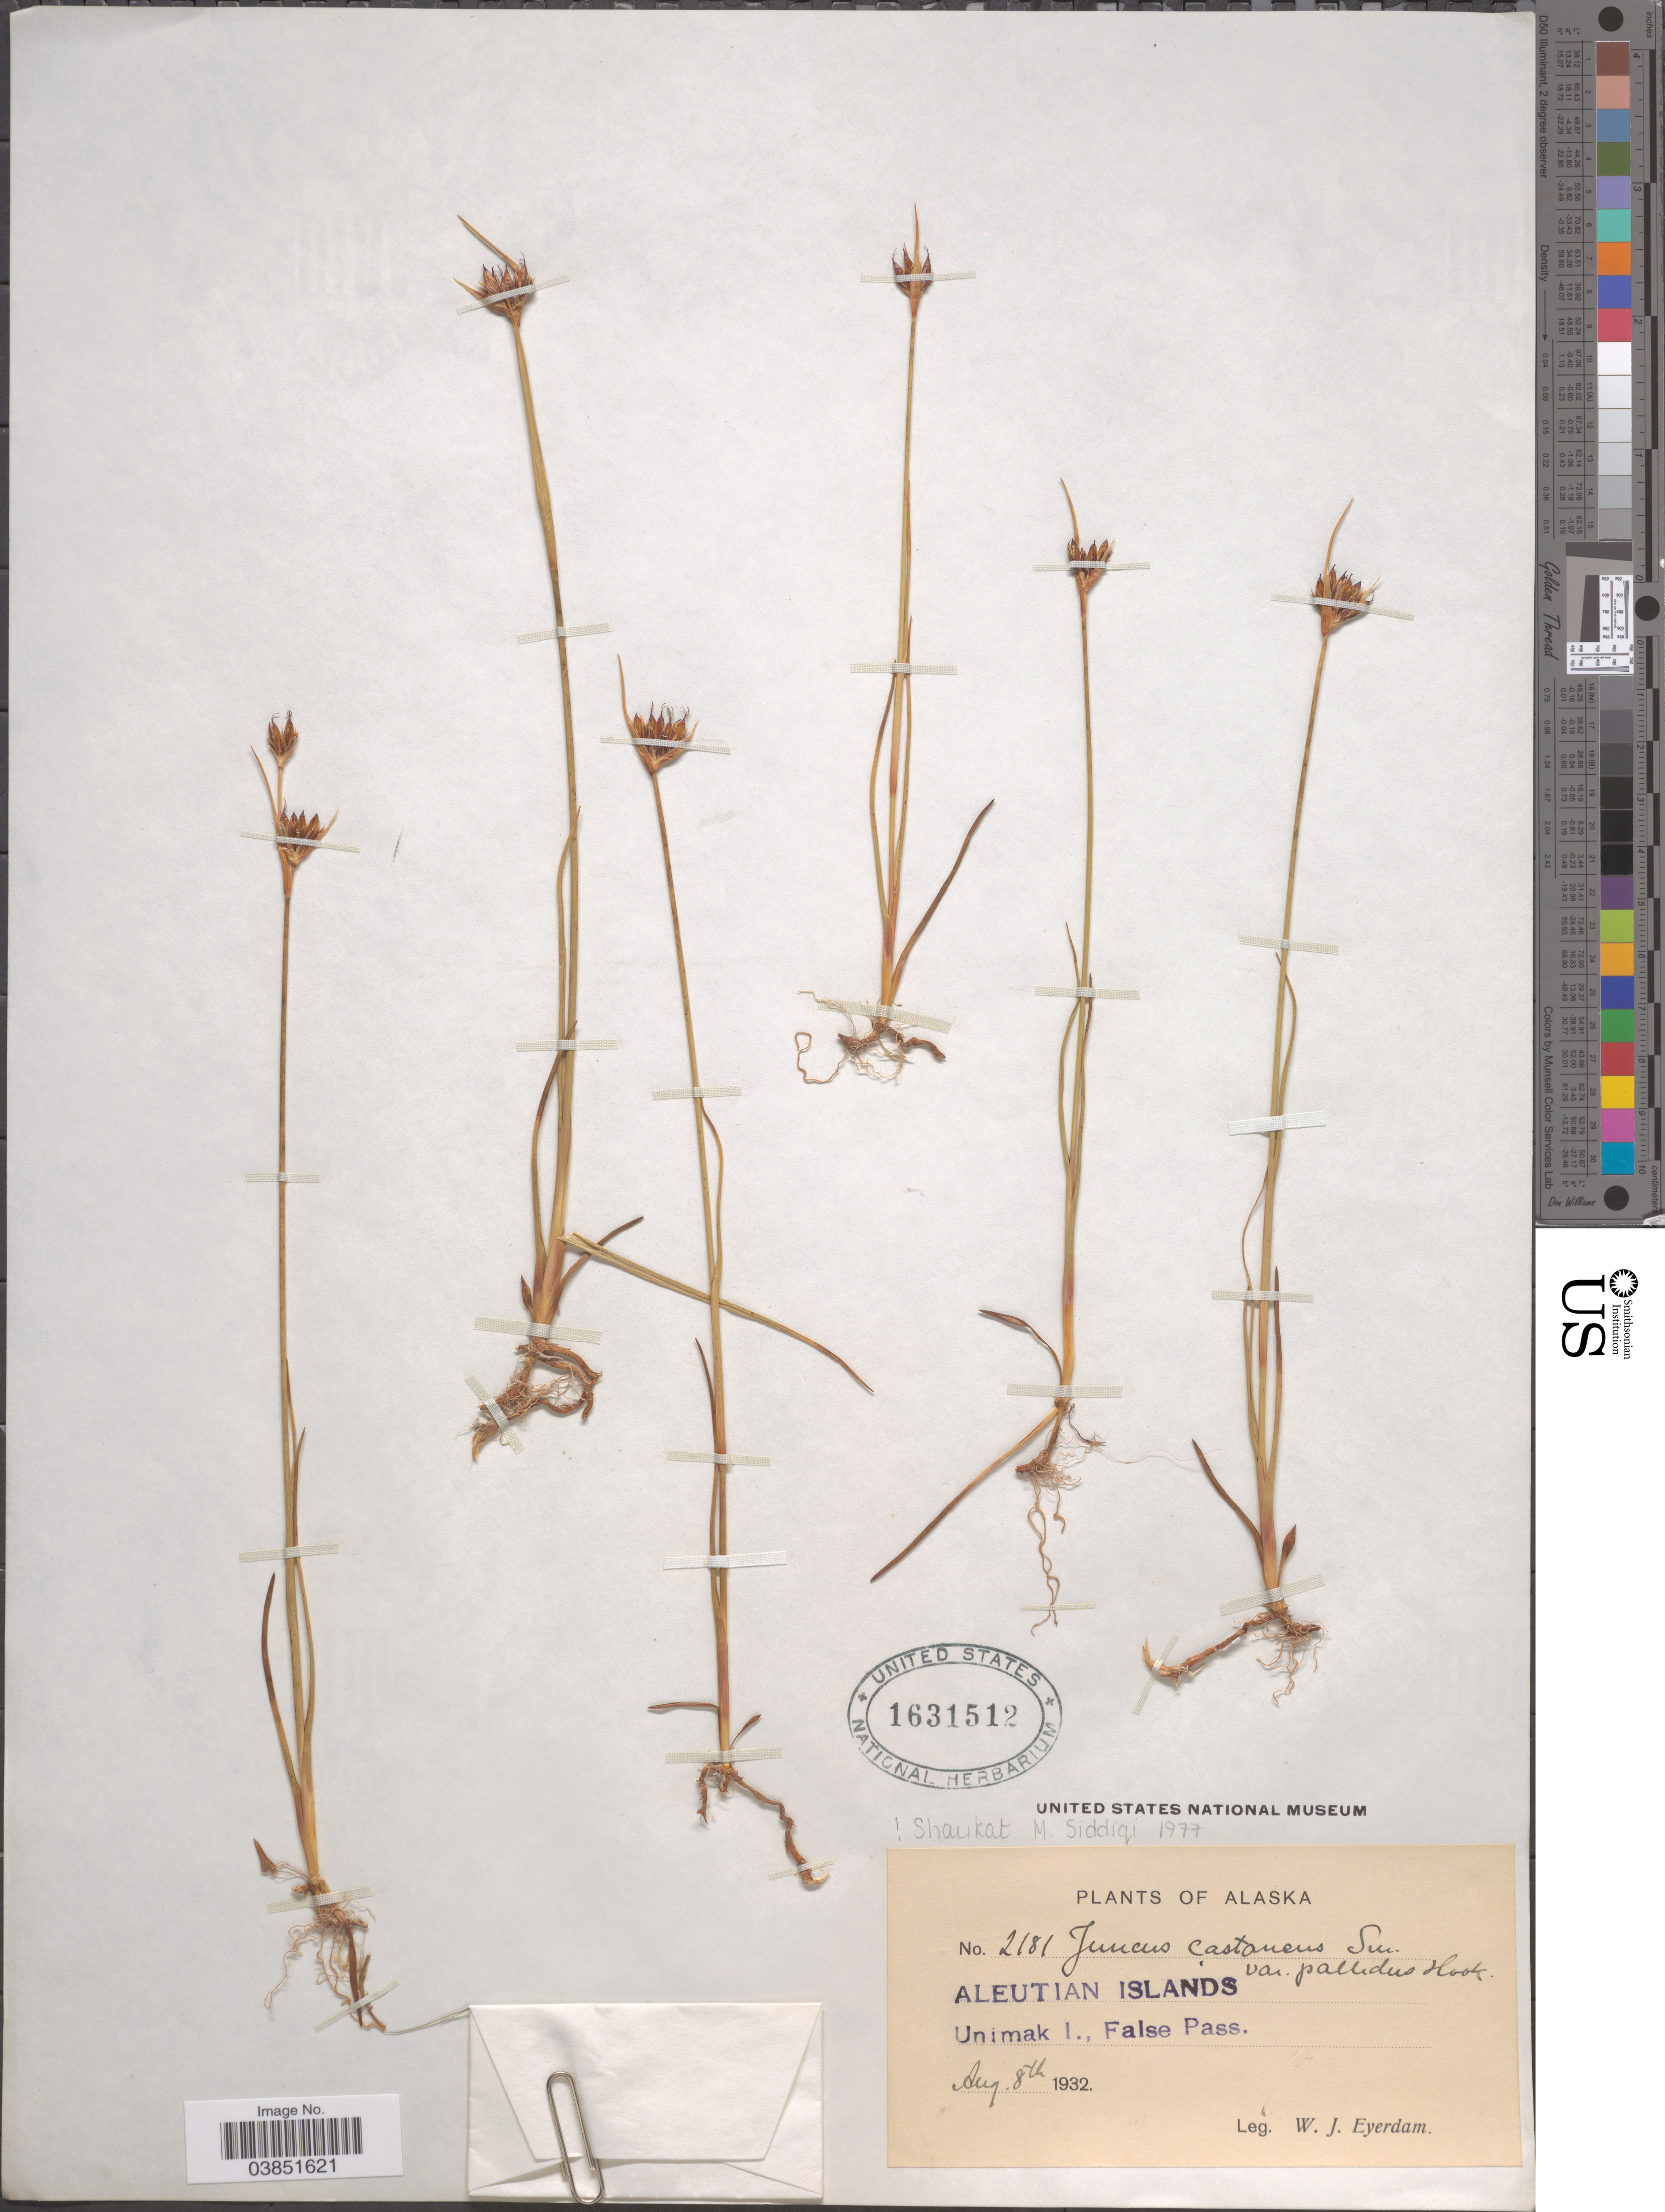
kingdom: Plantae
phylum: Tracheophyta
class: Liliopsida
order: Poales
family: Juncaceae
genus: Juncus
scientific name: Juncus castaneus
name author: Sm.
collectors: W. J. Eyerdam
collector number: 2181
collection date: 1932-08-08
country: United States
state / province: Alaska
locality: Aleutian Islands. Unimak I., False Pass.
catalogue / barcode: US 1631512